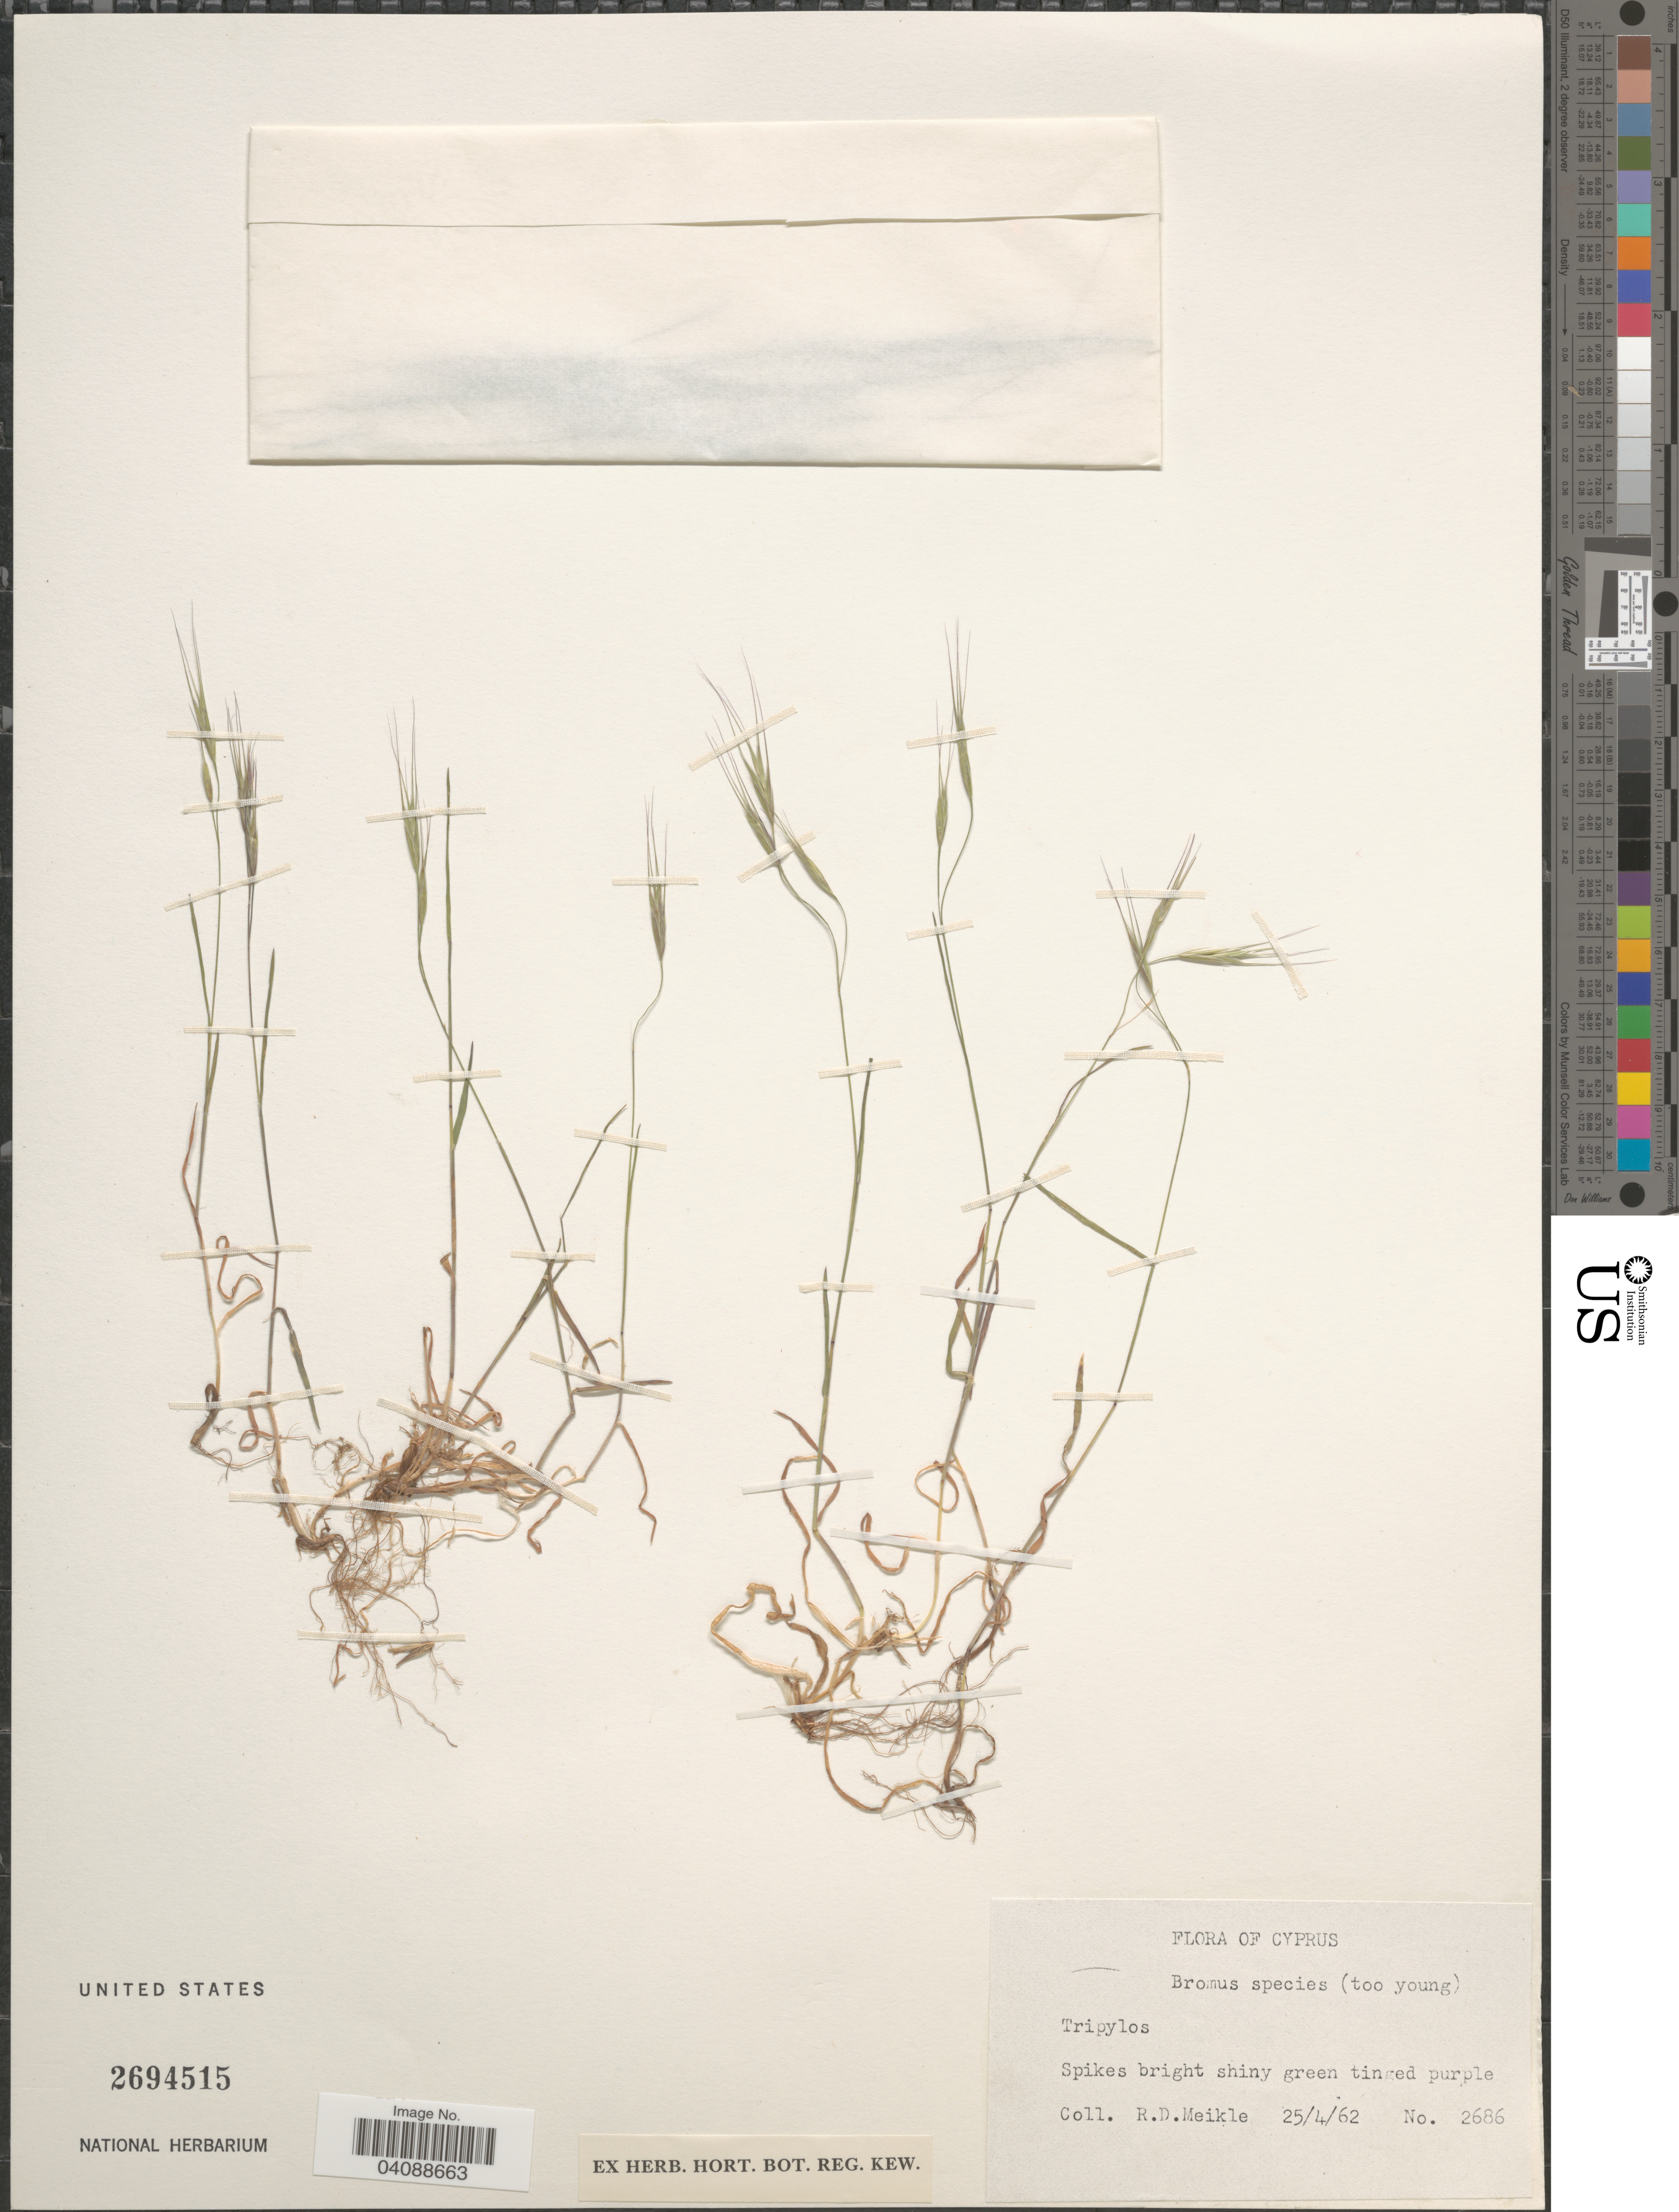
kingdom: Plantae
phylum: Tracheophyta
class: Liliopsida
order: Poales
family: Poaceae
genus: Bromus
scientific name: Bromus sp.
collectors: R. D. Meikle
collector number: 2686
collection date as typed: Transcribed d/m/y: 25/4/62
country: Cyprus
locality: Tripylos.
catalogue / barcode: US 2694515